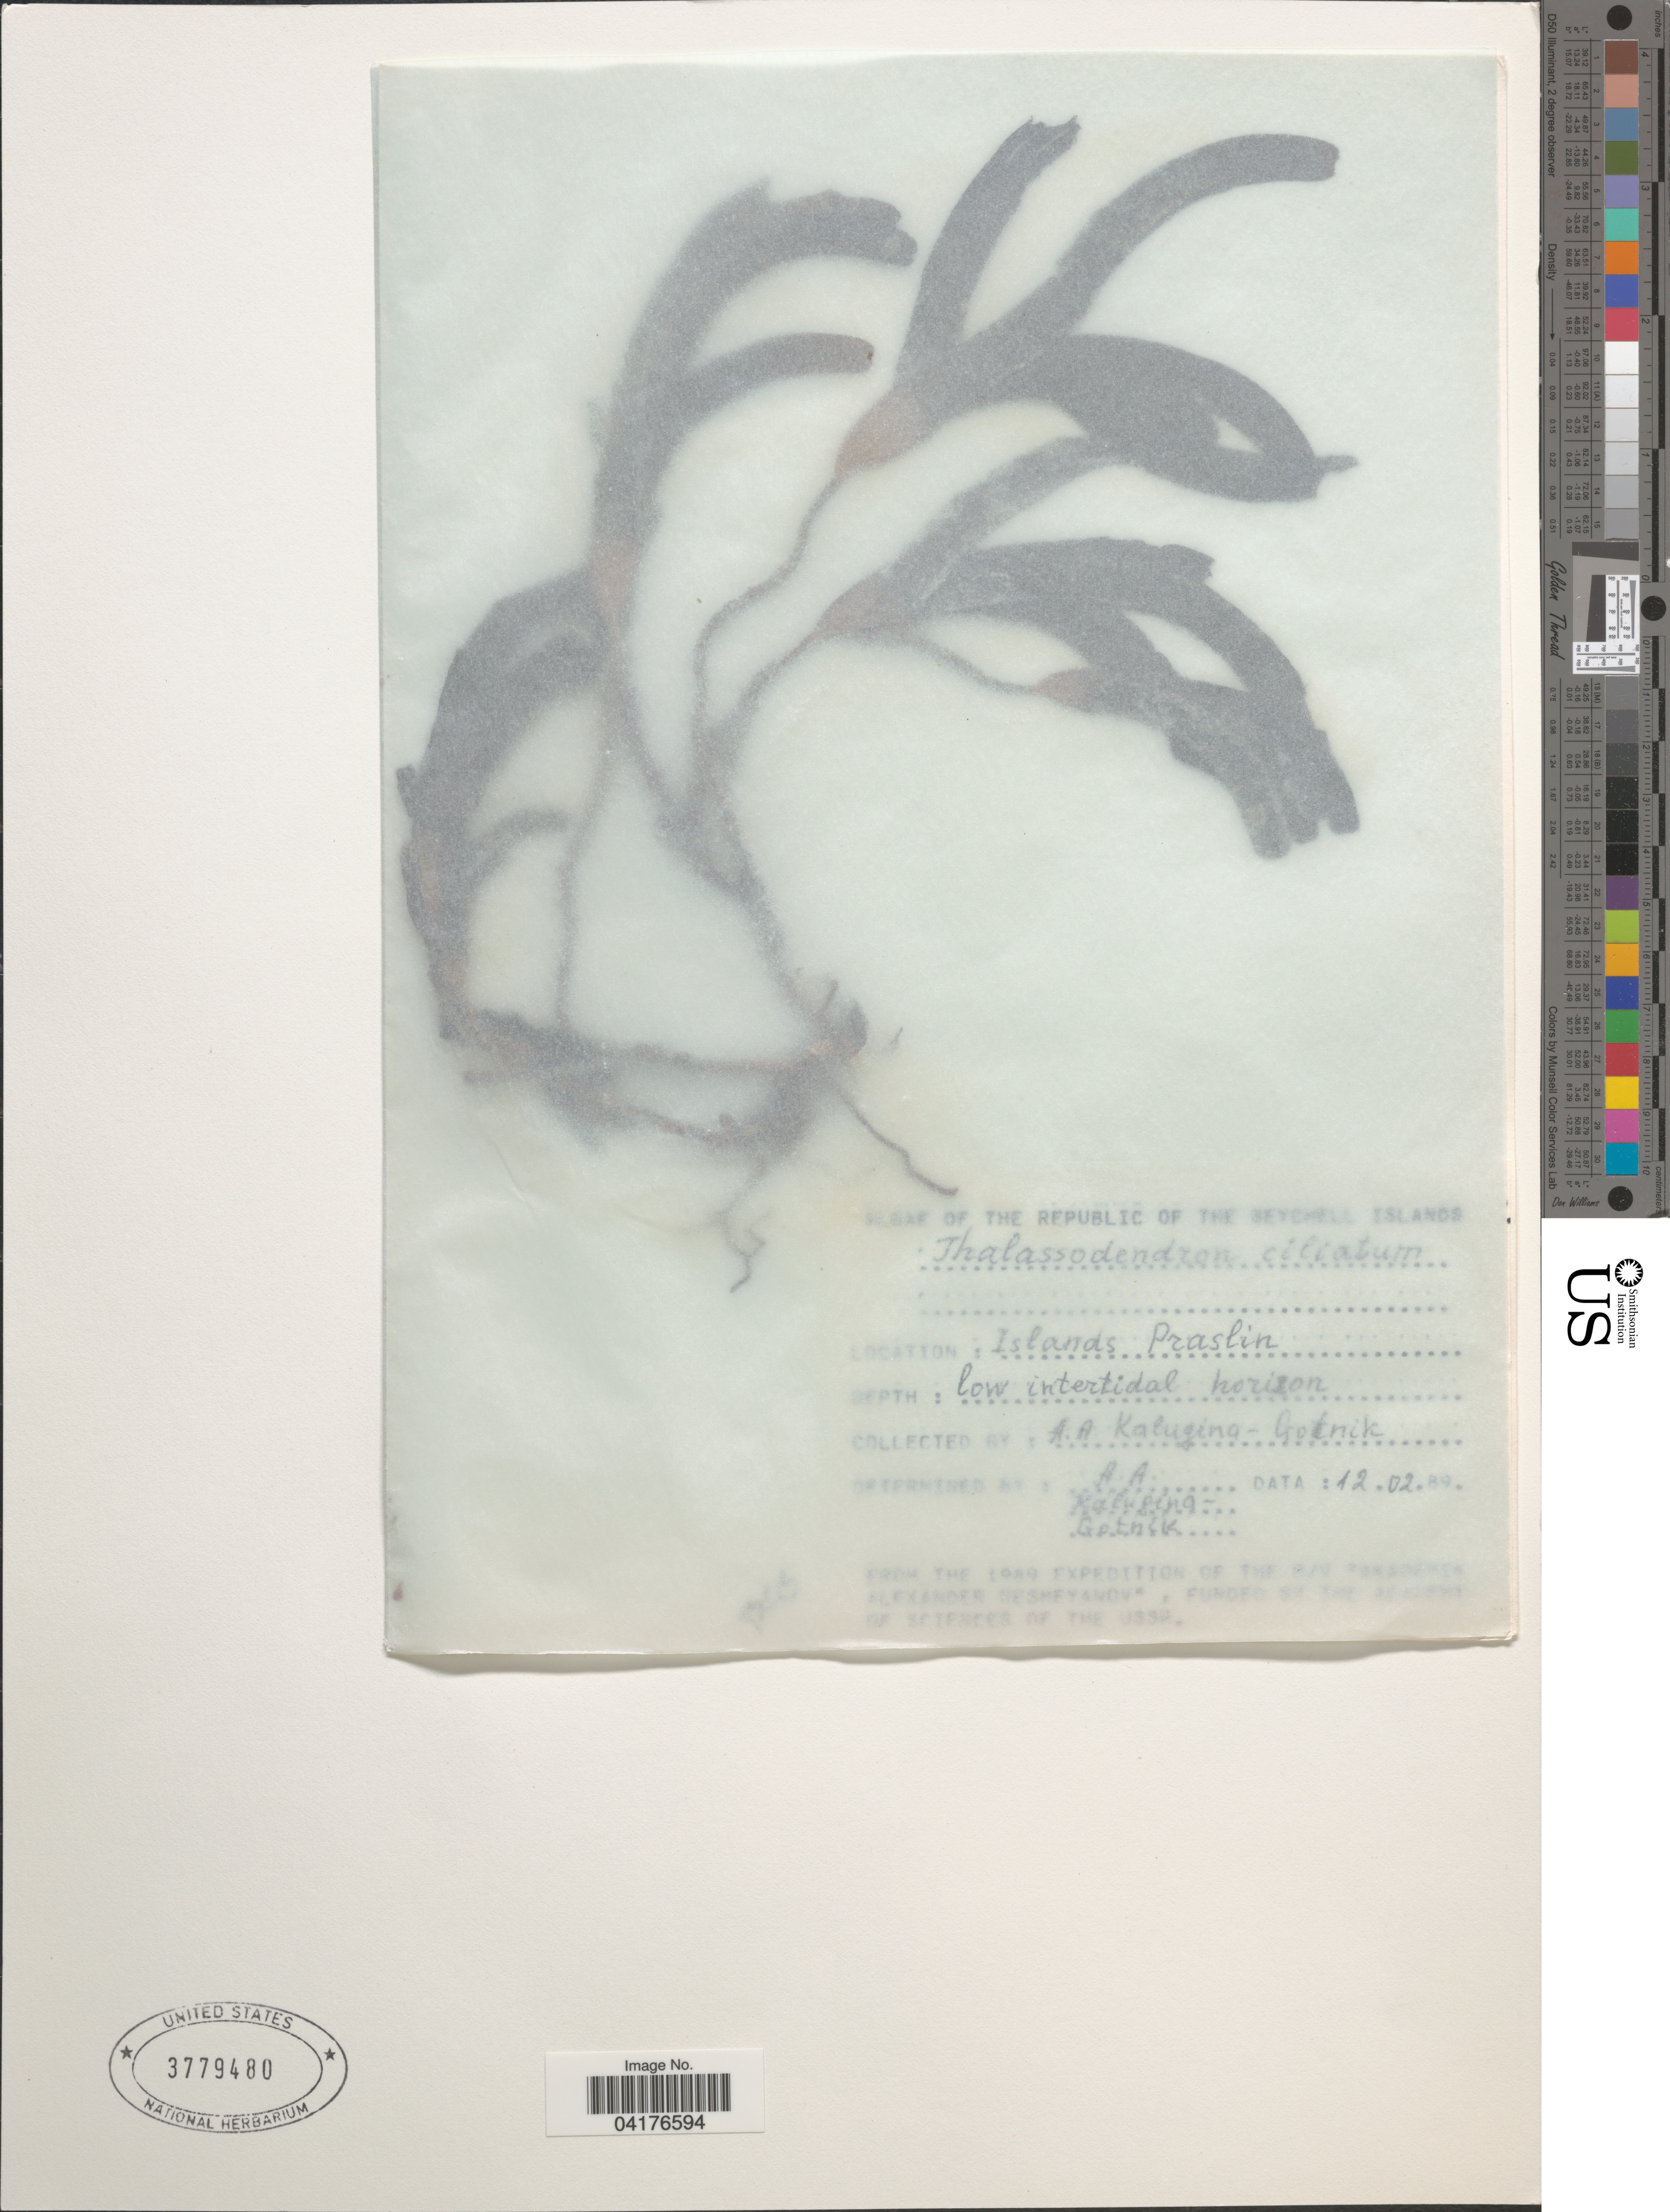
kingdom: Plantae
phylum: Tracheophyta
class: Liliopsida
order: Alismatales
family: Cymodoceaceae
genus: Thalassodendron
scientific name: Thalassodendron ciliatum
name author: (Forssk.) Hartog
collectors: A. Kalugina-Gotnik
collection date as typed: Transcribed d/m/y: 12/2/89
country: Seychelles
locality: Republic of the Seychell Islands. Islands Praslin. 1989 Expedition of the R/V "Akademik Alexander Nesmeyanov".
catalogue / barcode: US 3779480